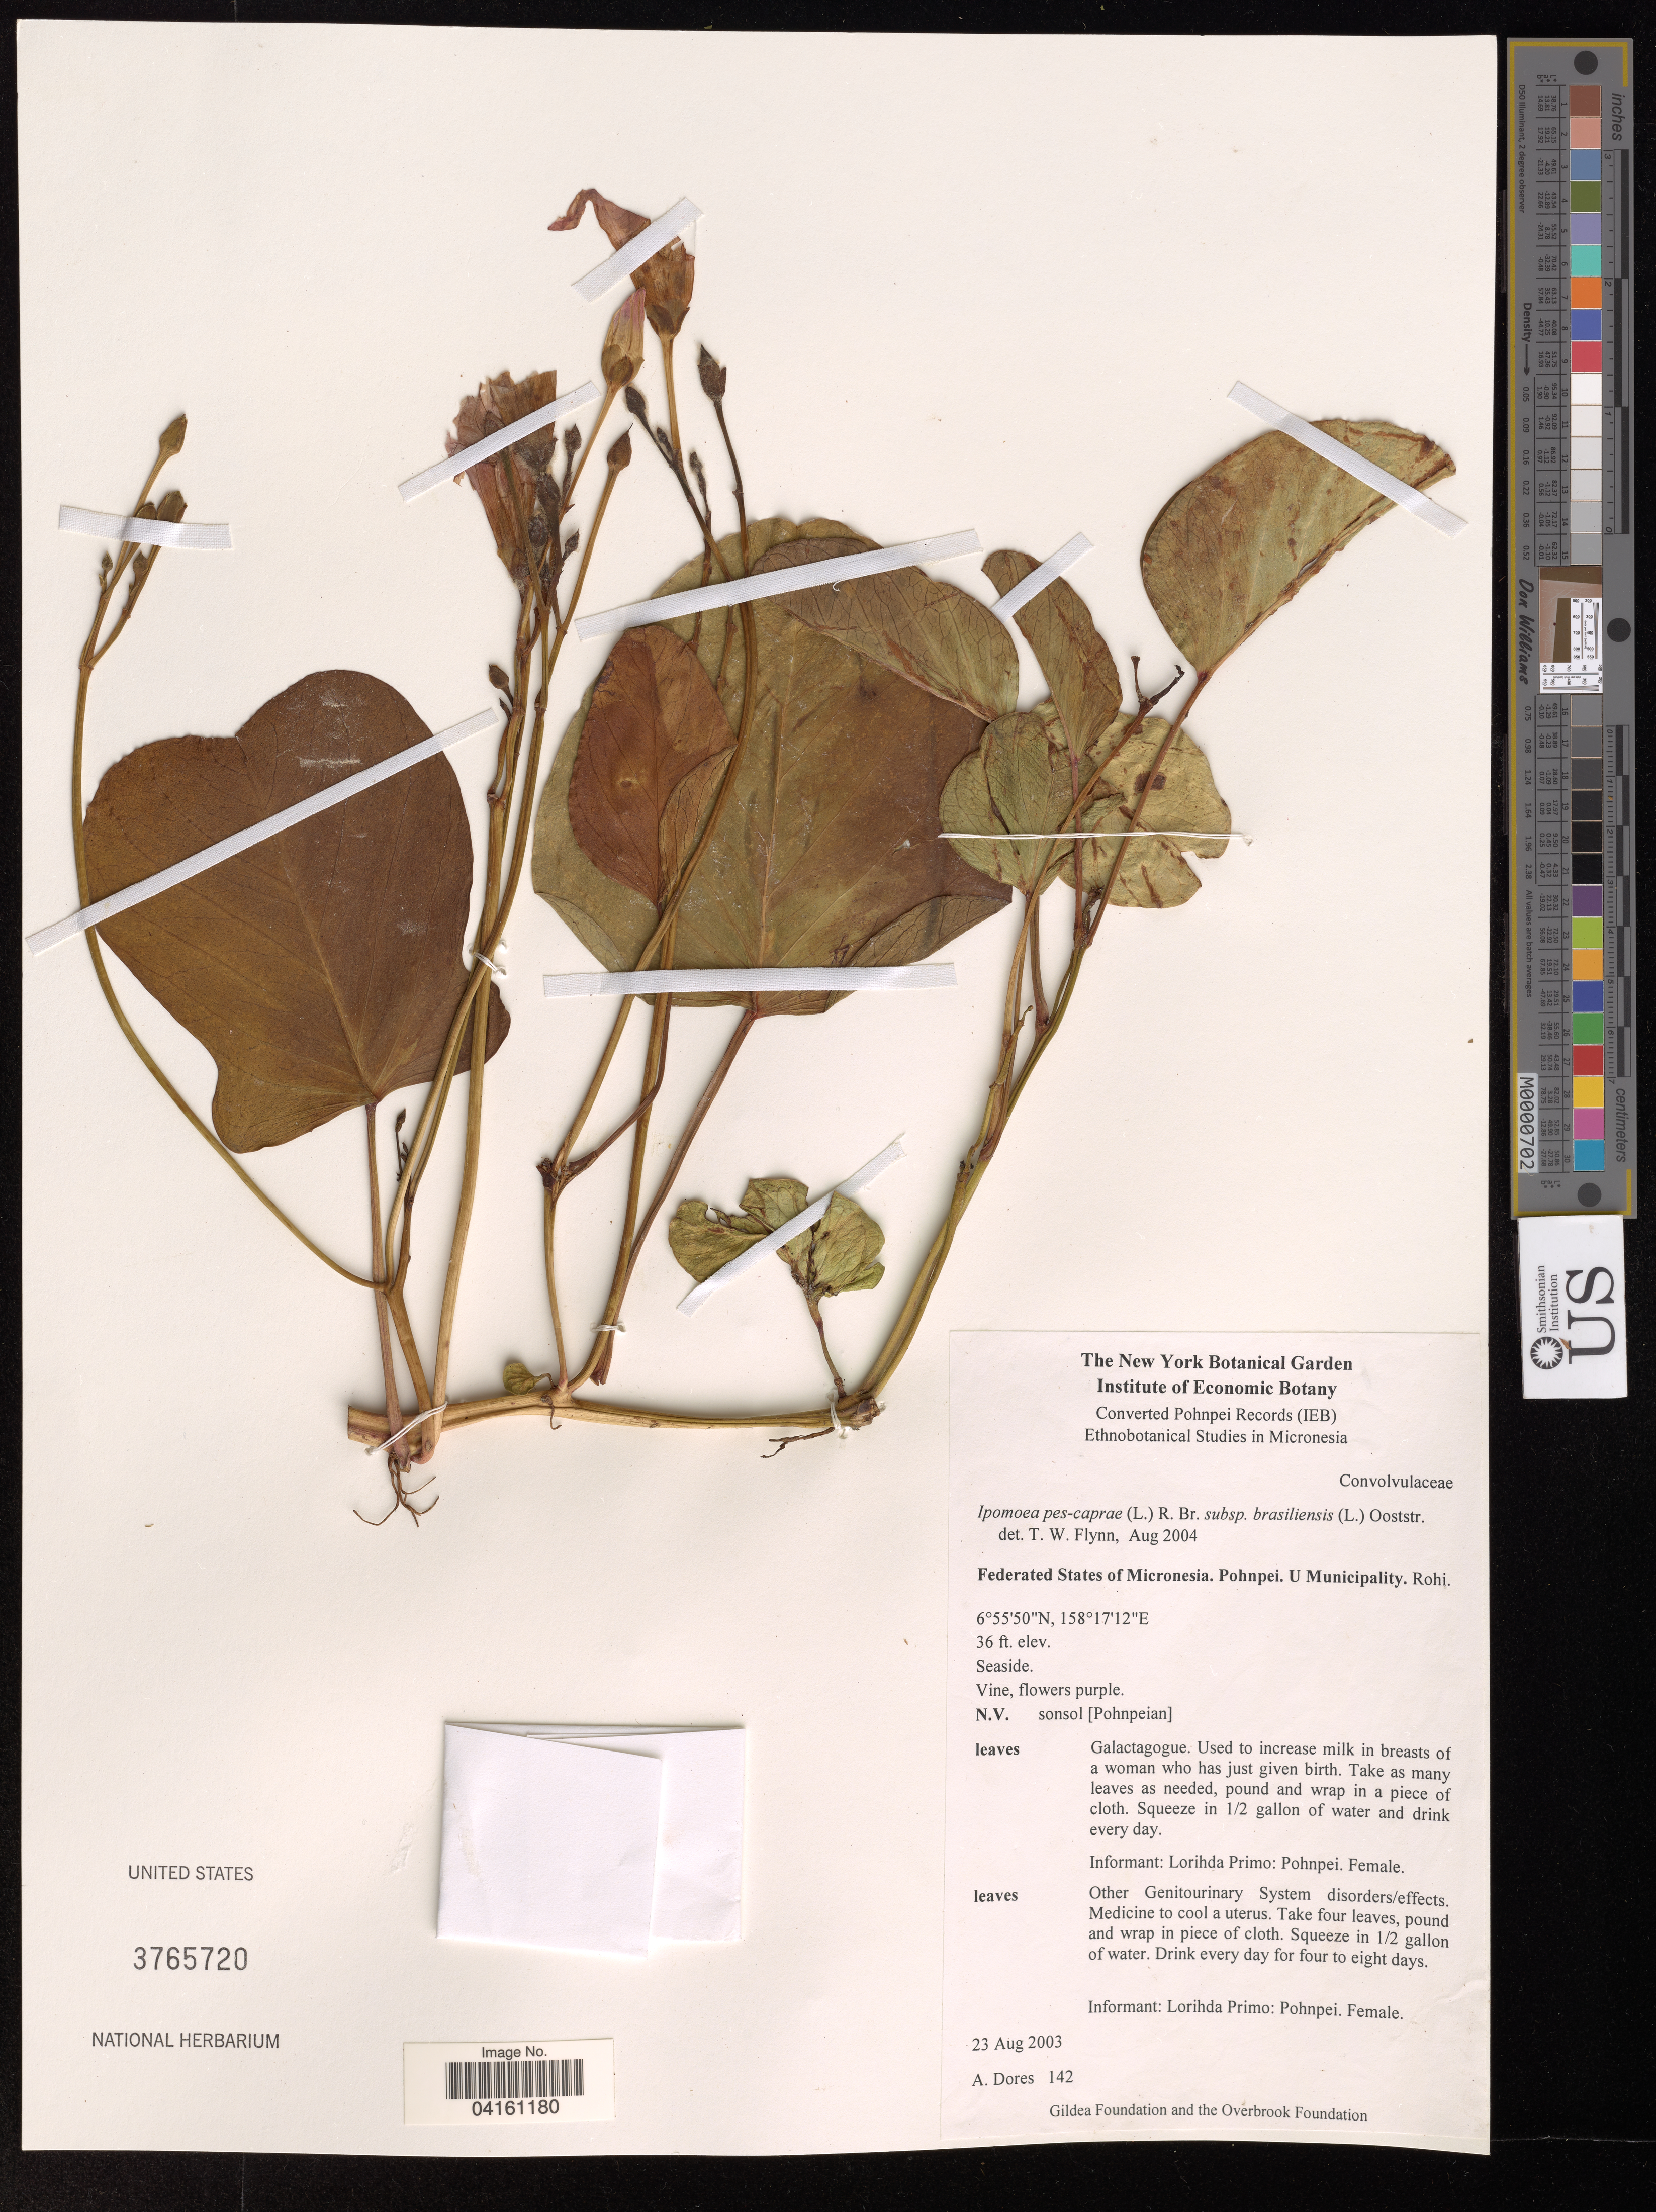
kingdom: Plantae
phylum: Tracheophyta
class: Magnoliopsida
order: Solanales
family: Convolvulaceae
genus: Ipomoea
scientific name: Ipomoea pes-caprae subsp. brasiliensis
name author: (L.) Ooststr.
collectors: A. Dores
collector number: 142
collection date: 2003-08-23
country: Micronesia, Federated States of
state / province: Pohnpei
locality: U Municipality. Rohi.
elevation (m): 11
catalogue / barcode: US 3765720